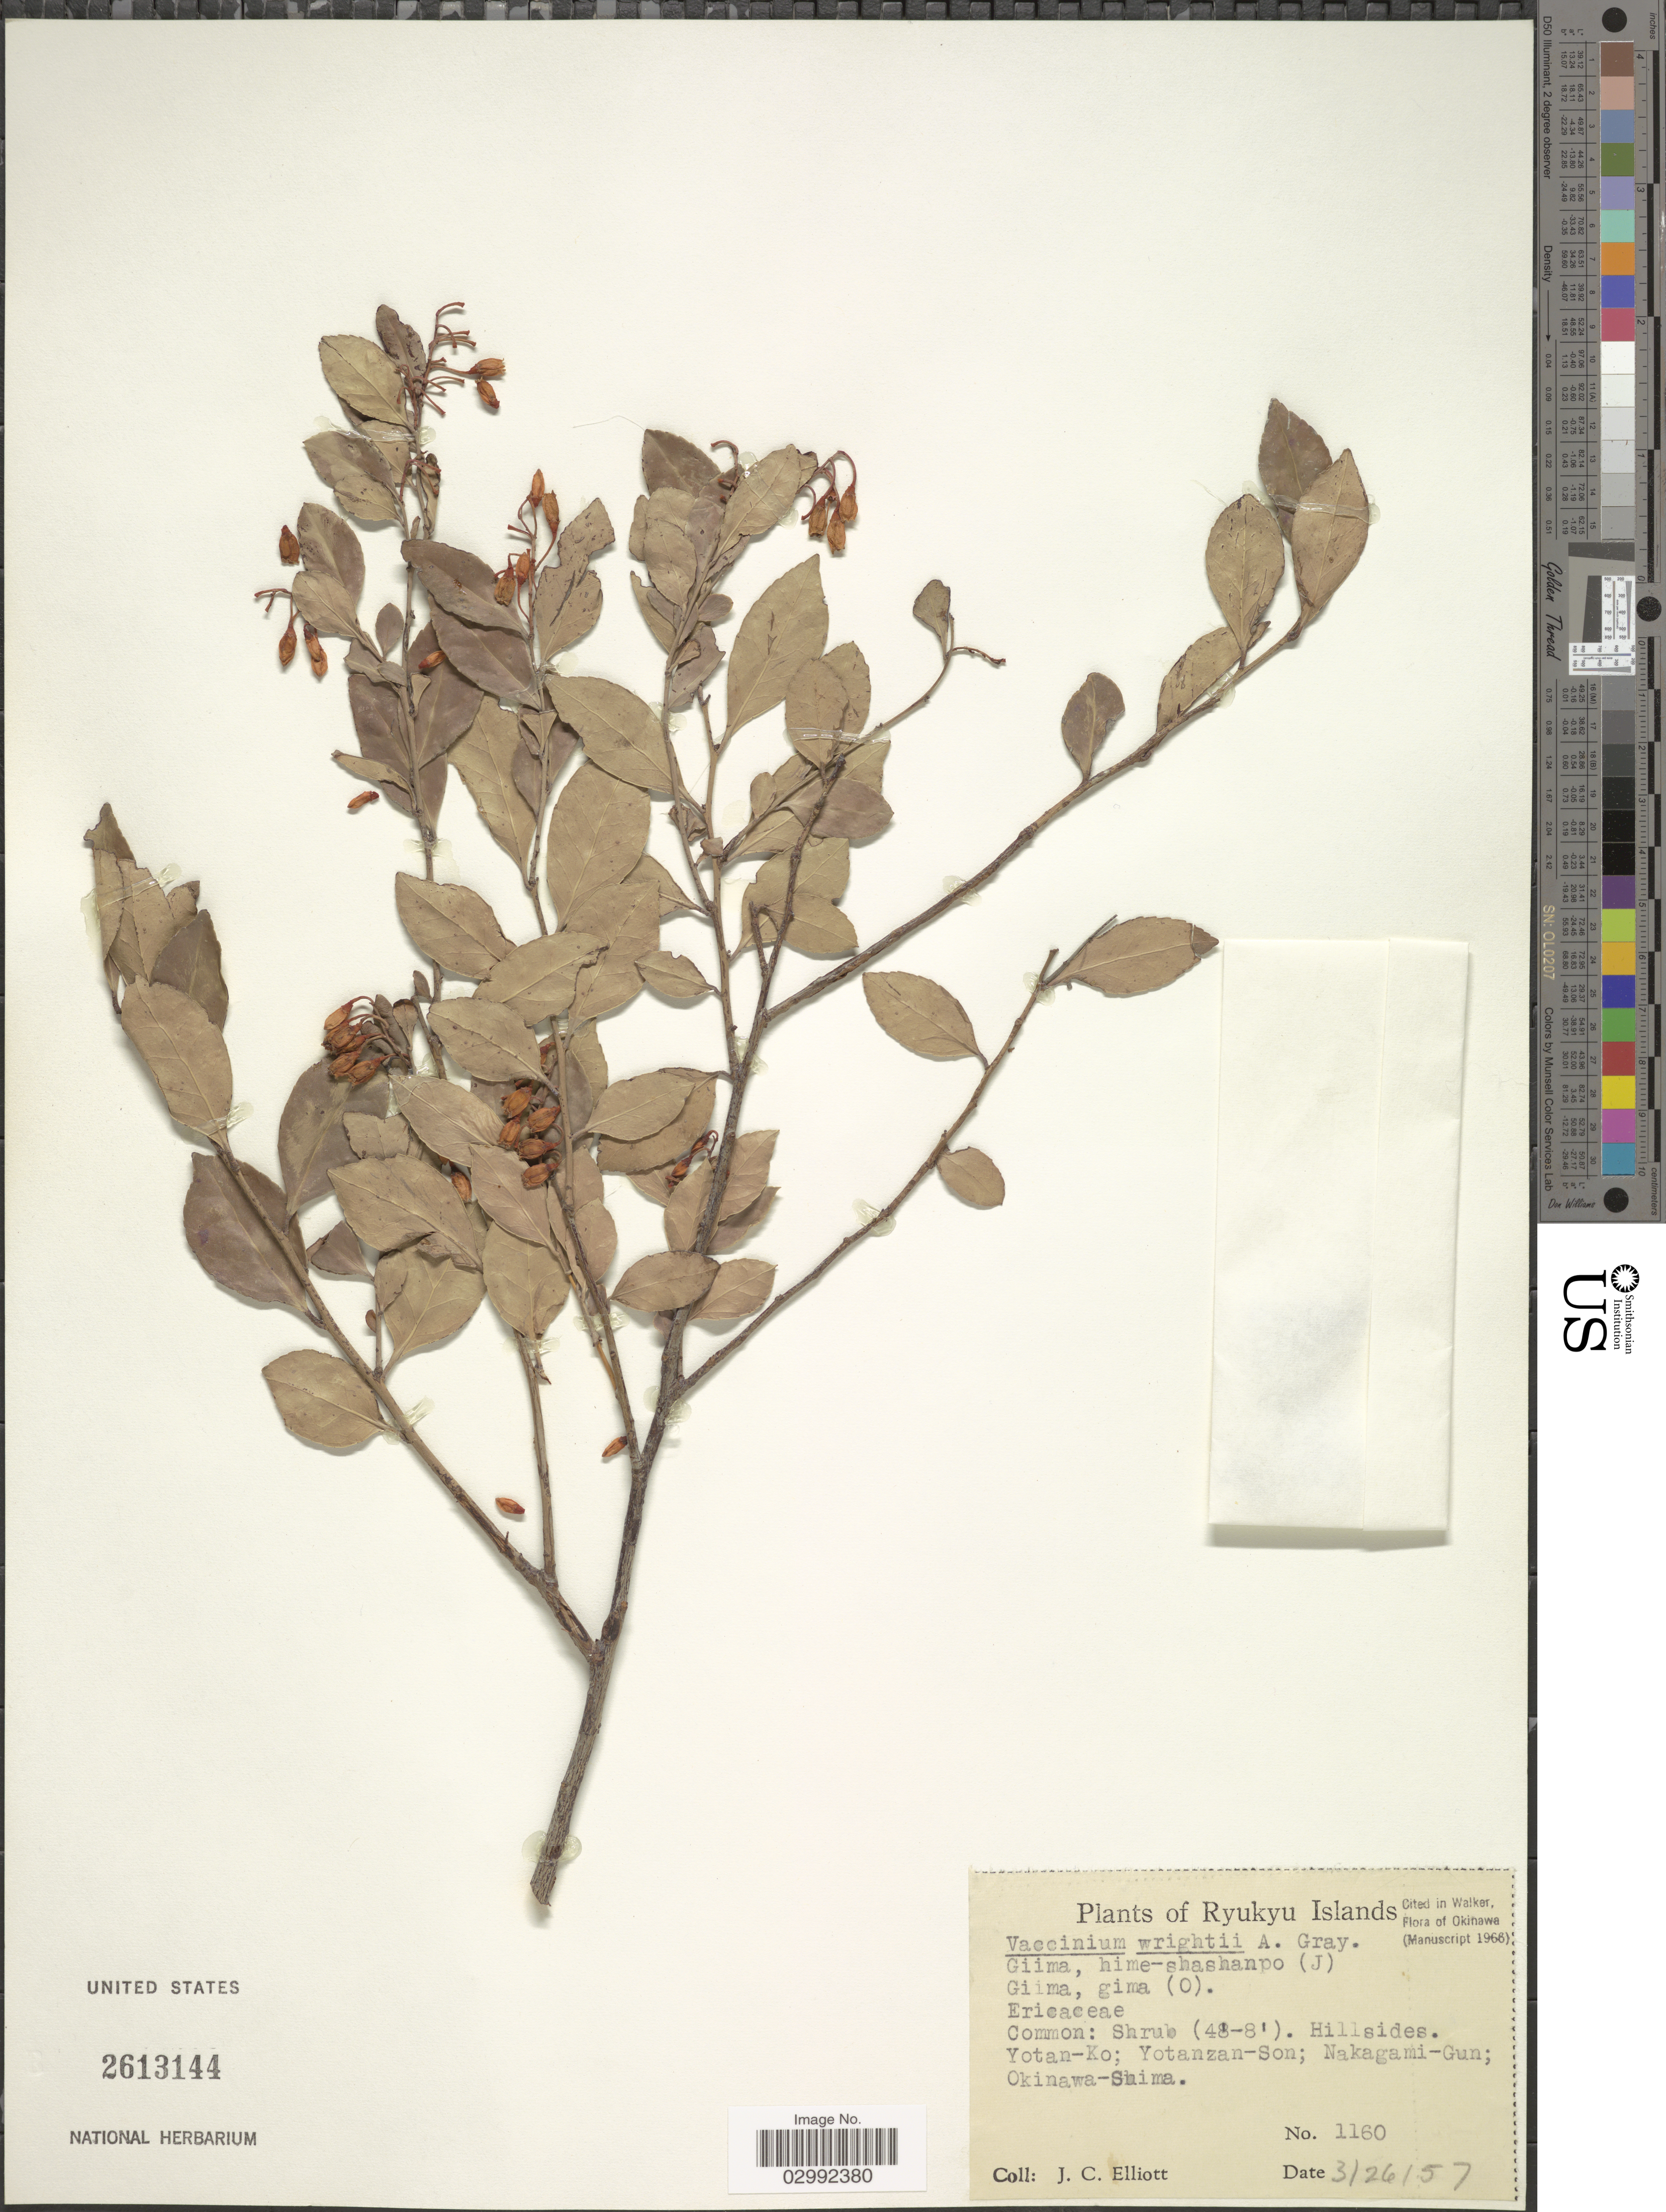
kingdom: Plantae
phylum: Tracheophyta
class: Magnoliopsida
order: Ericales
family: Ericaceae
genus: Vaccinium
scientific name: Vaccinium wrightii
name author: A. Gray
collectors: J. C. Elliott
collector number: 1160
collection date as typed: Transcribed d/m/y: 26/3/57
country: Japan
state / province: Okinawa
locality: Ryukyu Islands. Yotan-Ko; Yotanzan-Son; Nakagami-Gun; Okinawa-Suima.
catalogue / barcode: US 2613144